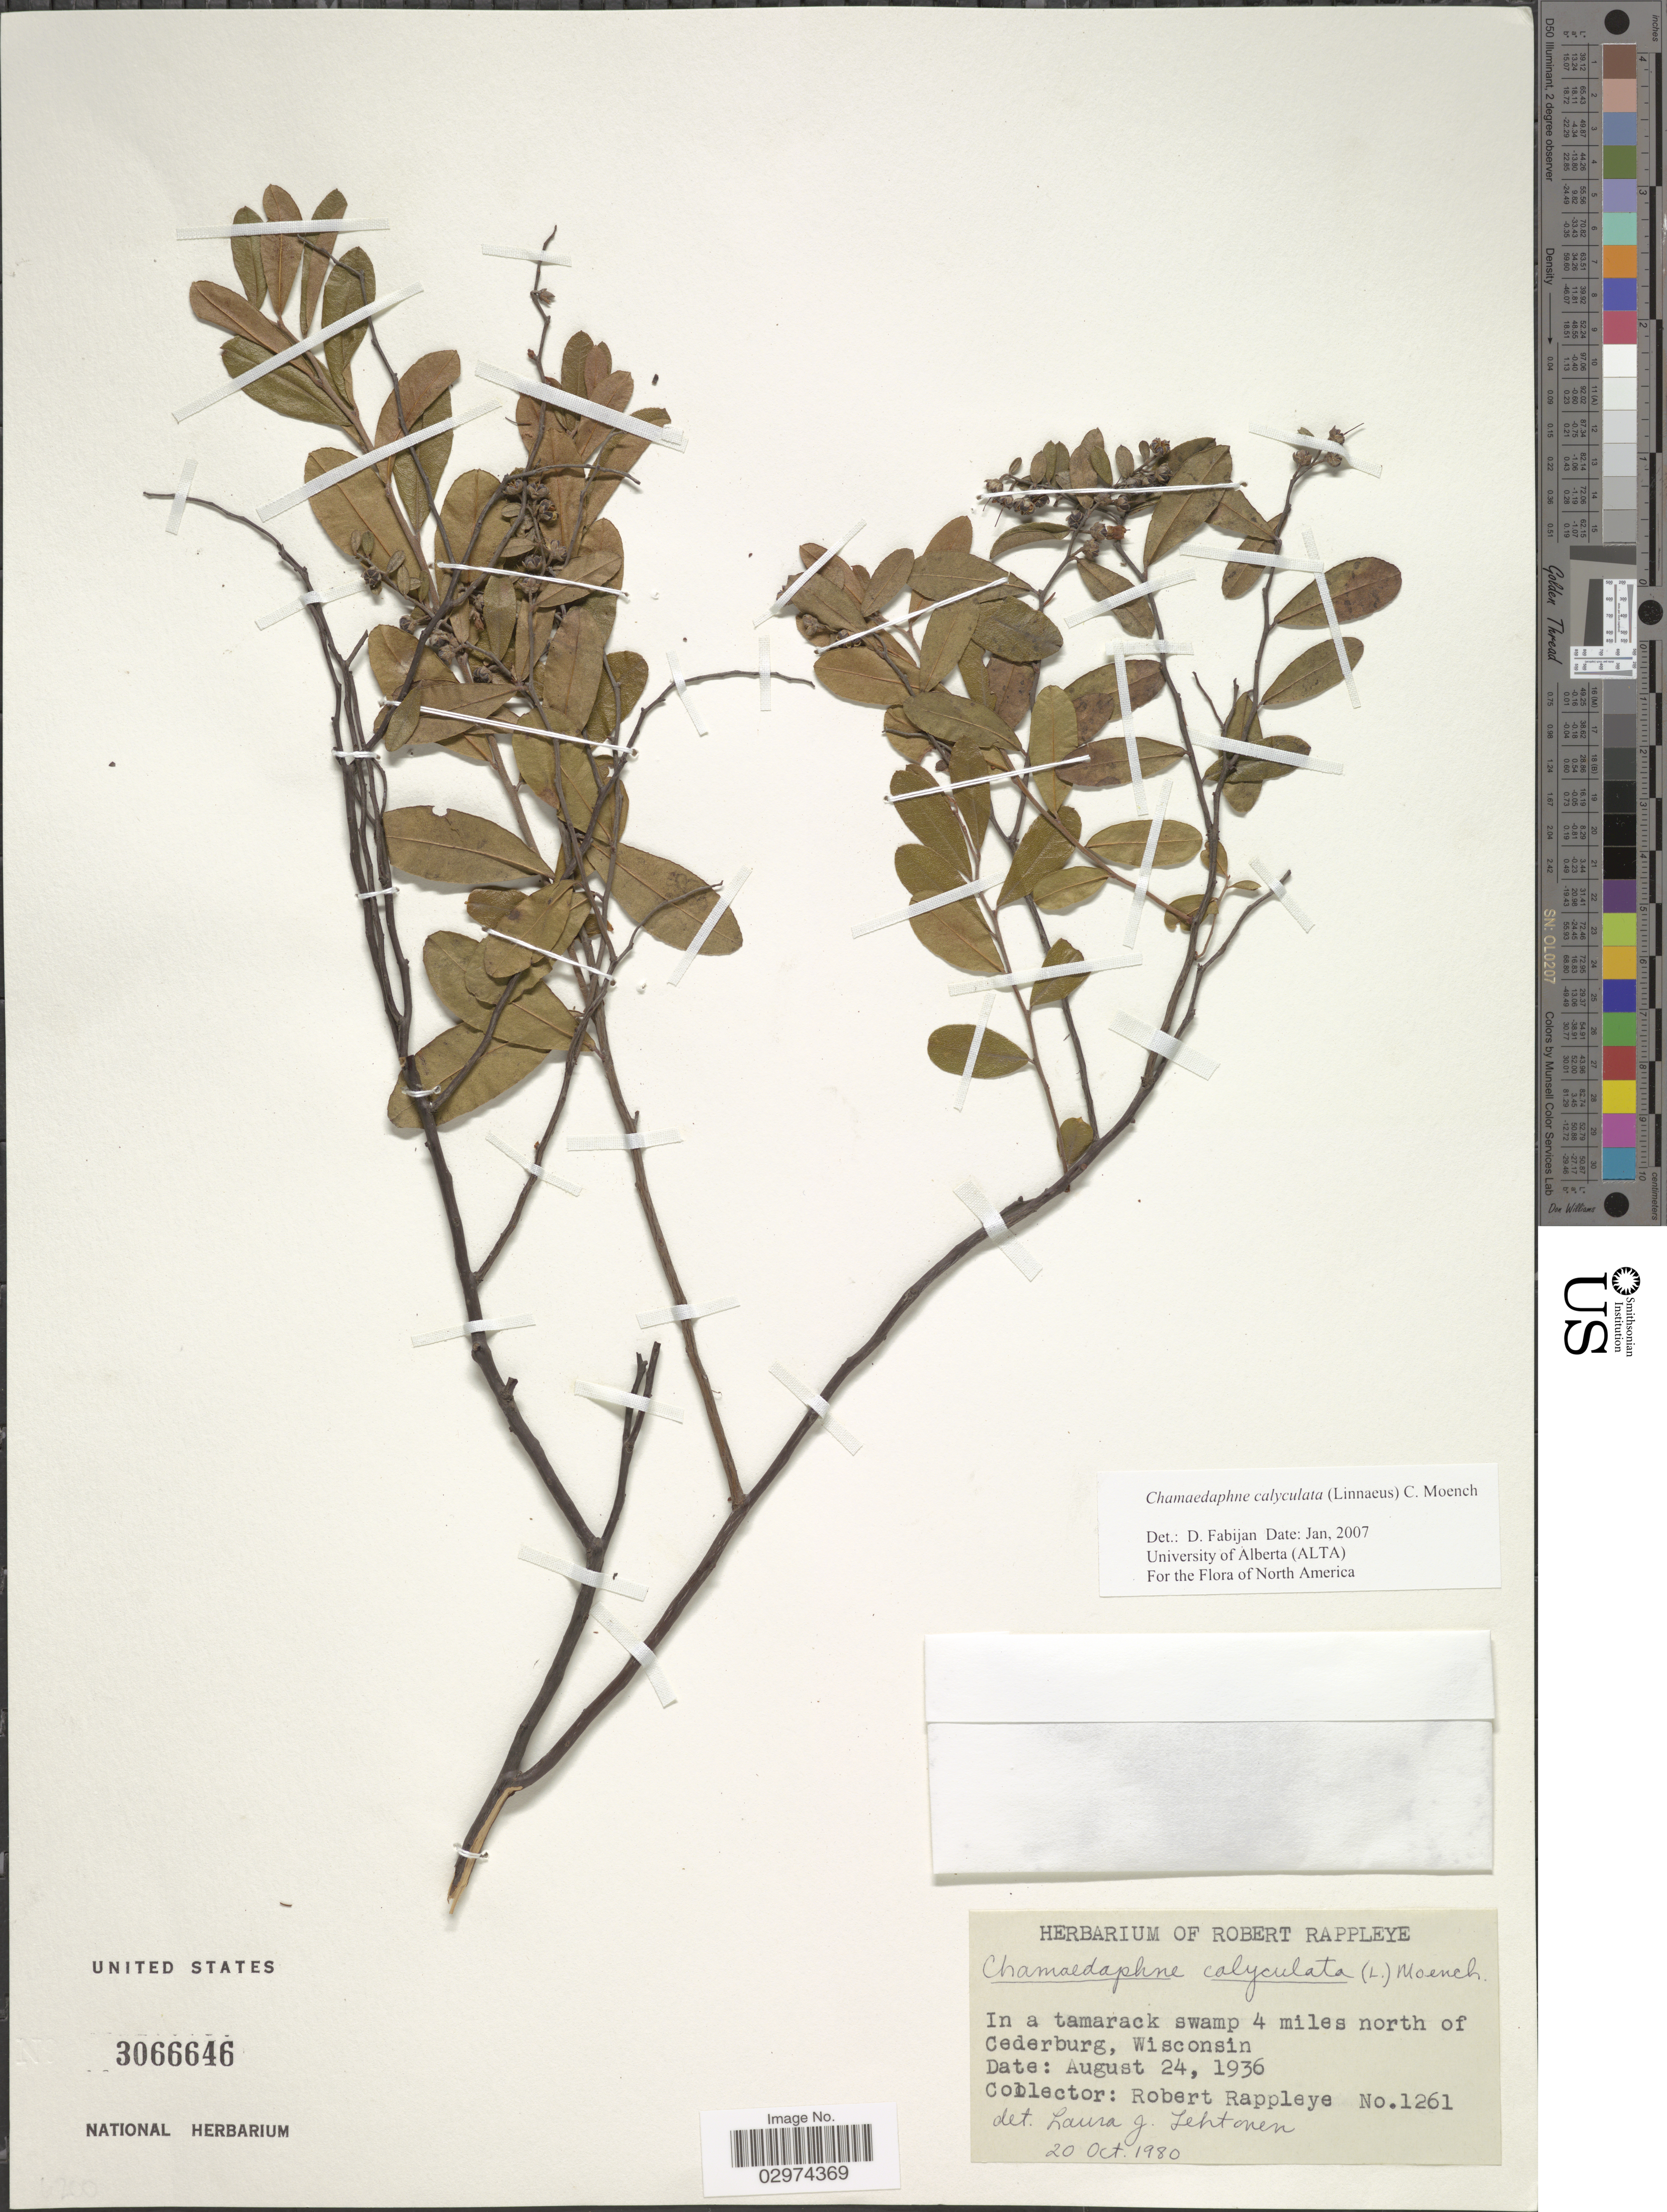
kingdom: Plantae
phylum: Tracheophyta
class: Magnoliopsida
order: Ericales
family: Ericaceae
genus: Chamaedaphne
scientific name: Chamaedaphne calyculata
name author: (L.) Moench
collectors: R. Rappleye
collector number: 1261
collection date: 1936-08-24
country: United States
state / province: Wisconsin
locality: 4 miles north of Cederburg.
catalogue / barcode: US 3066646